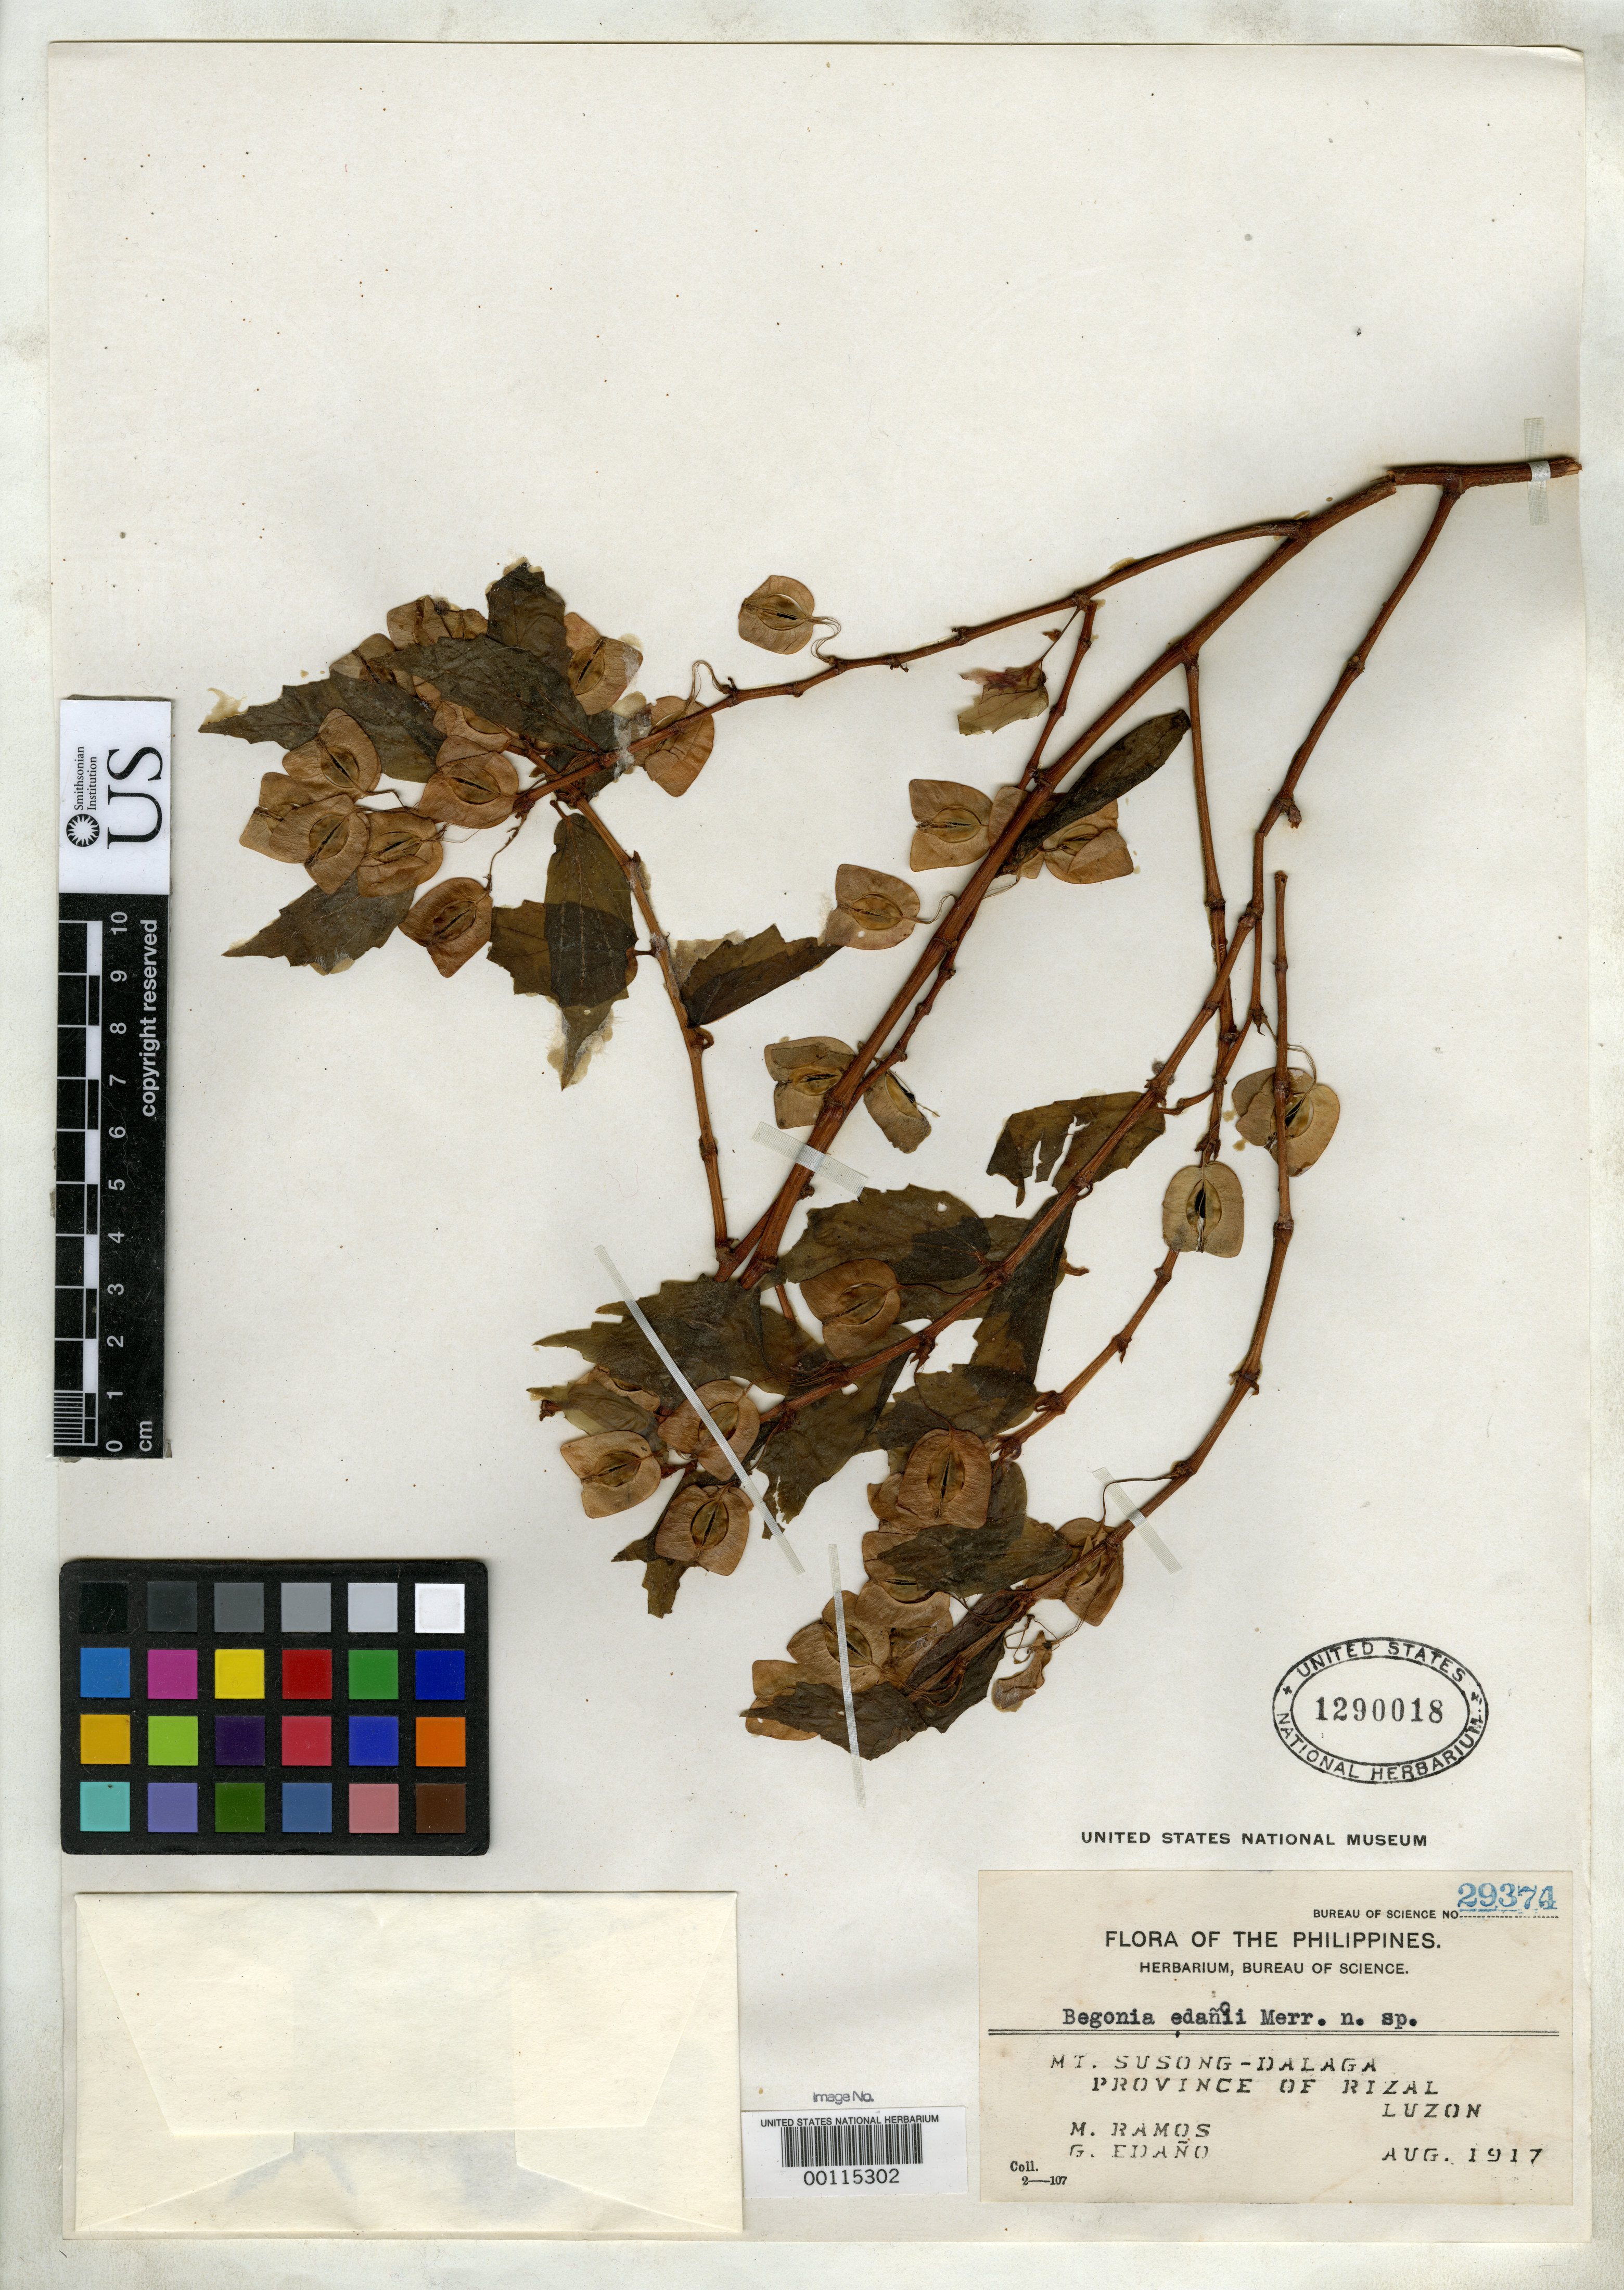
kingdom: Plantae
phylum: Tracheophyta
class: Magnoliopsida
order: Cucurbitales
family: Begoniaceae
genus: Begonia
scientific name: Begonia edanoii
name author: Merr.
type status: Isotype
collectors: M. Ramos & G. E. Edaño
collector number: Bur. Sci. 29374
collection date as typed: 08 Aug 1917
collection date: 1917-08-08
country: Philippines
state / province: Calabarzon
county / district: Rizal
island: Luzon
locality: Mount Susongdalaga.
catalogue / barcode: US 1290018